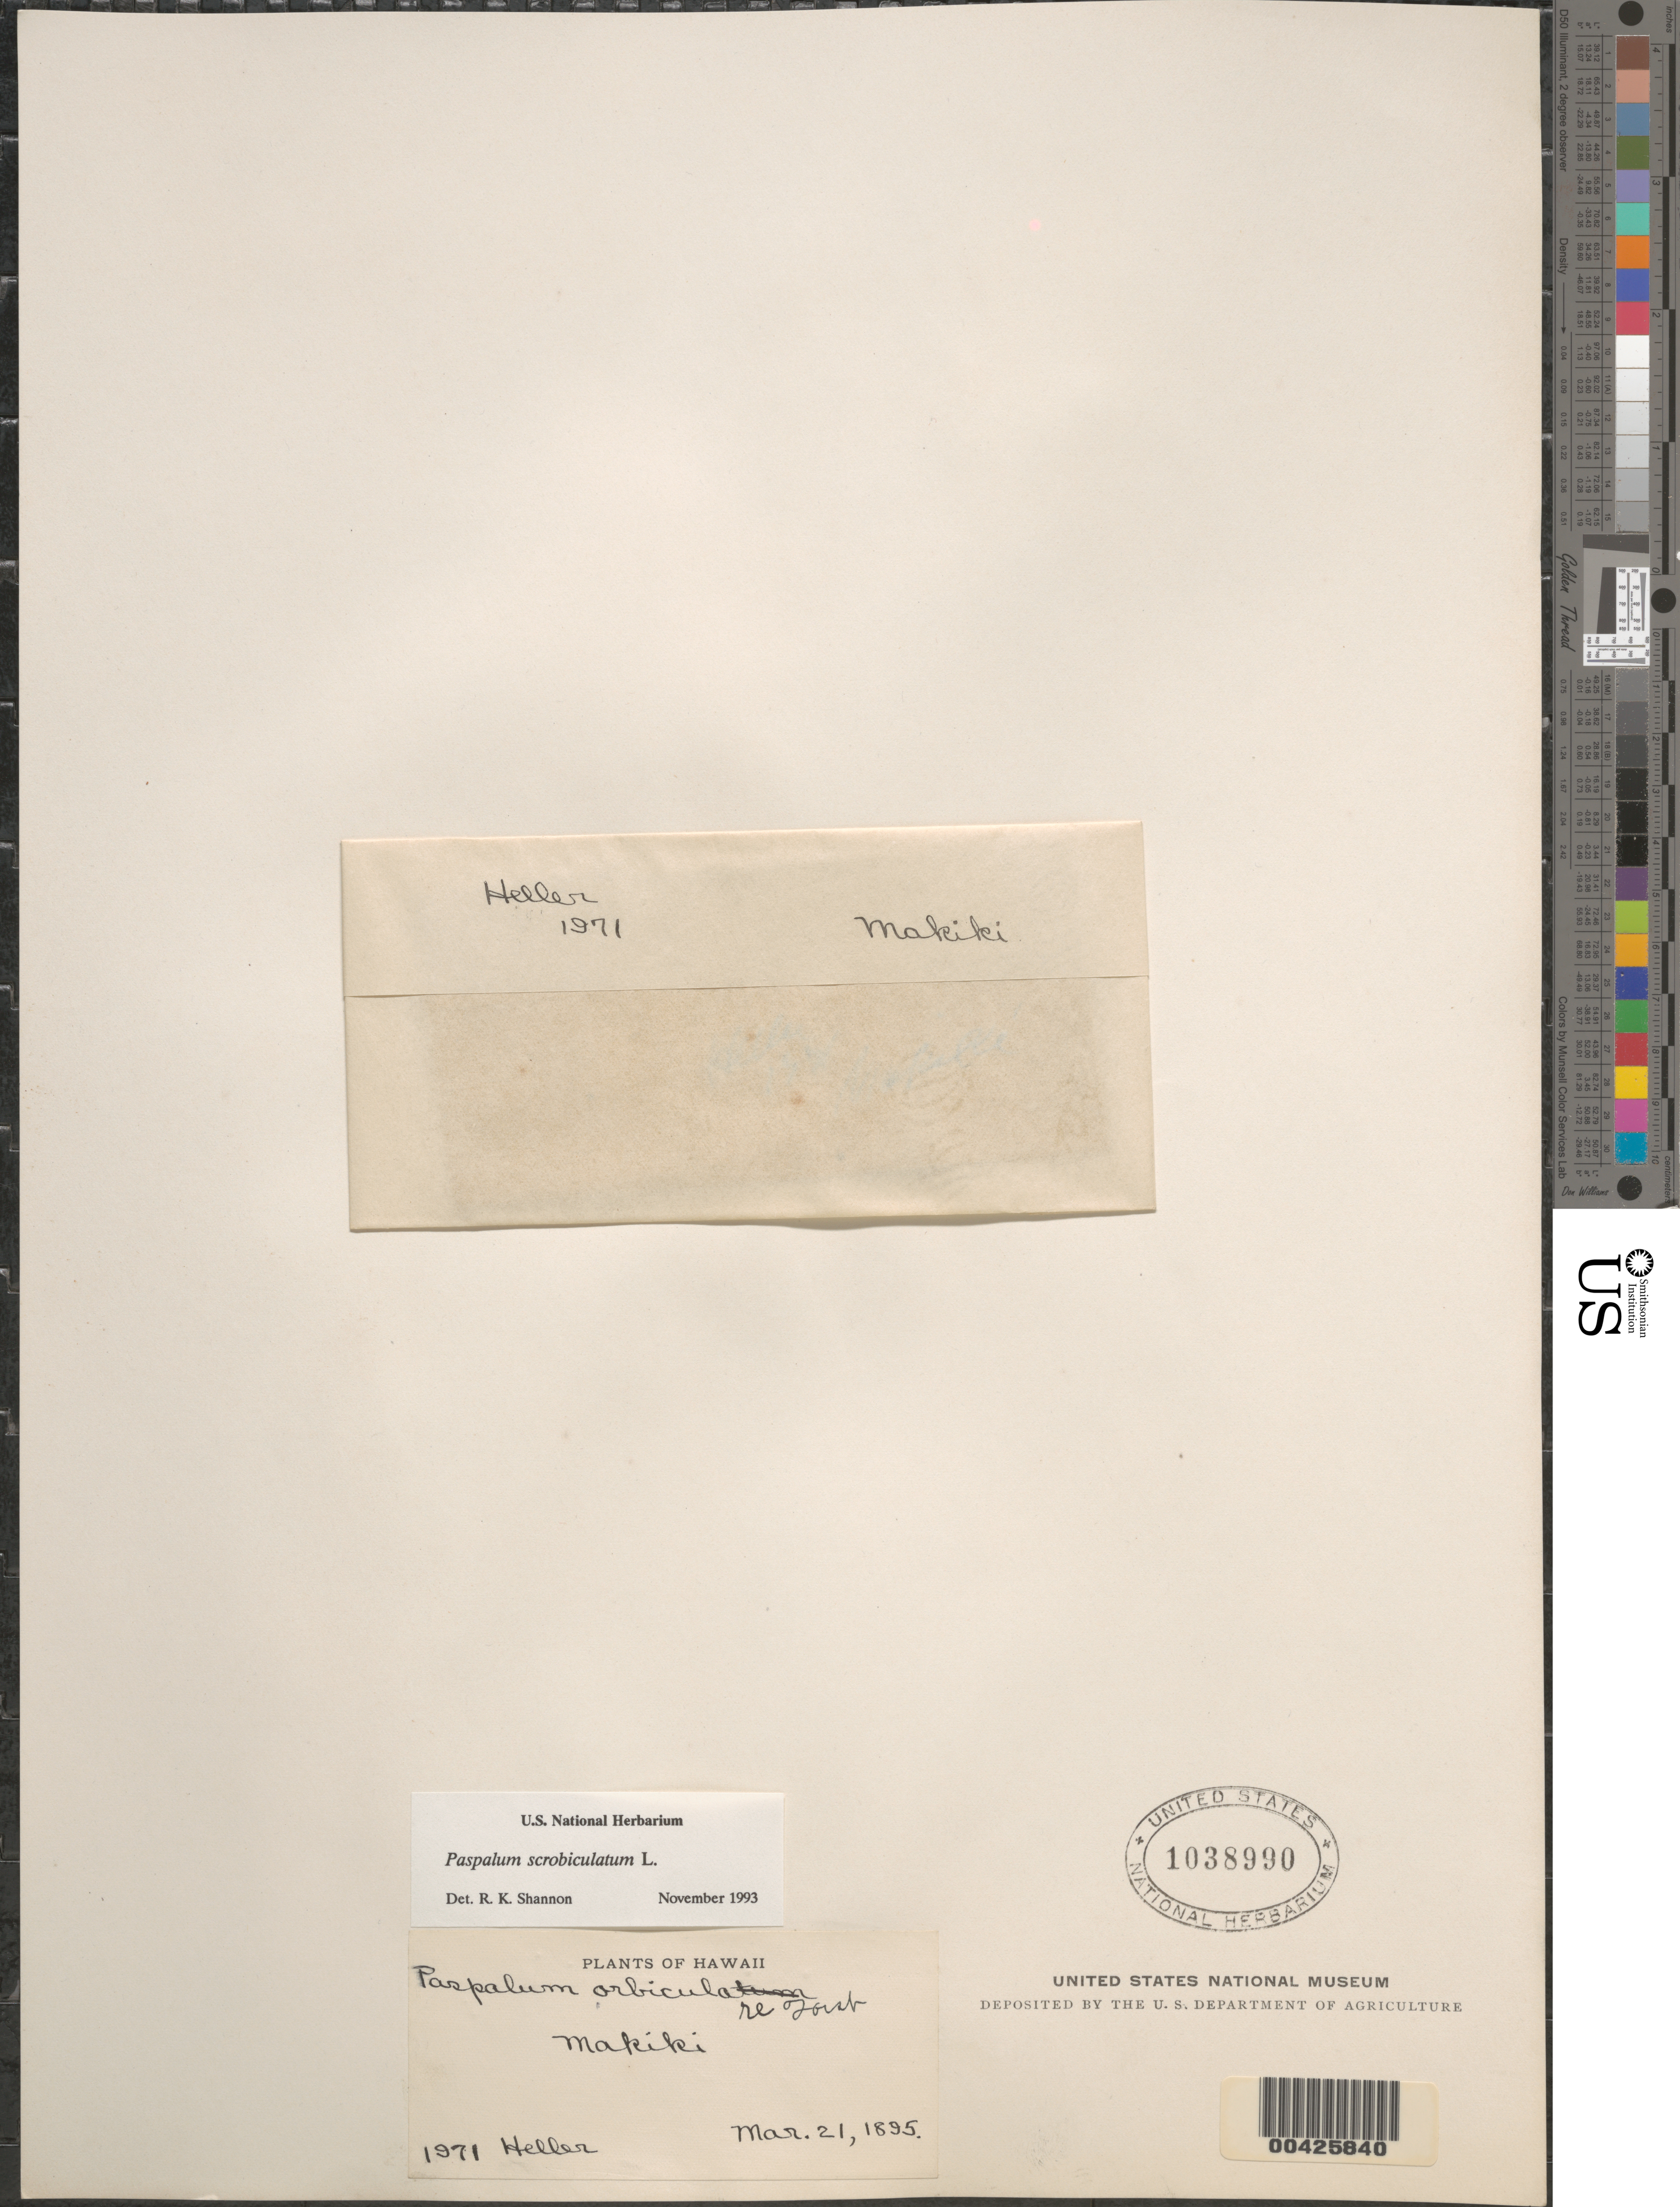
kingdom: Plantae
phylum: Tracheophyta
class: Liliopsida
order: Poales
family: Poaceae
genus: Paspalum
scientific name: Paspalum scrobiculatum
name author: L.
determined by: Shannon, R. K., (UNITED STATES)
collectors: A. A. Heller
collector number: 1971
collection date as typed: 21 Mar 1895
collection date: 1895-03-21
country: United States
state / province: Hawaii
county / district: Hawaii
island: Hawaii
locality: Makiki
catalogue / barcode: US 1038990